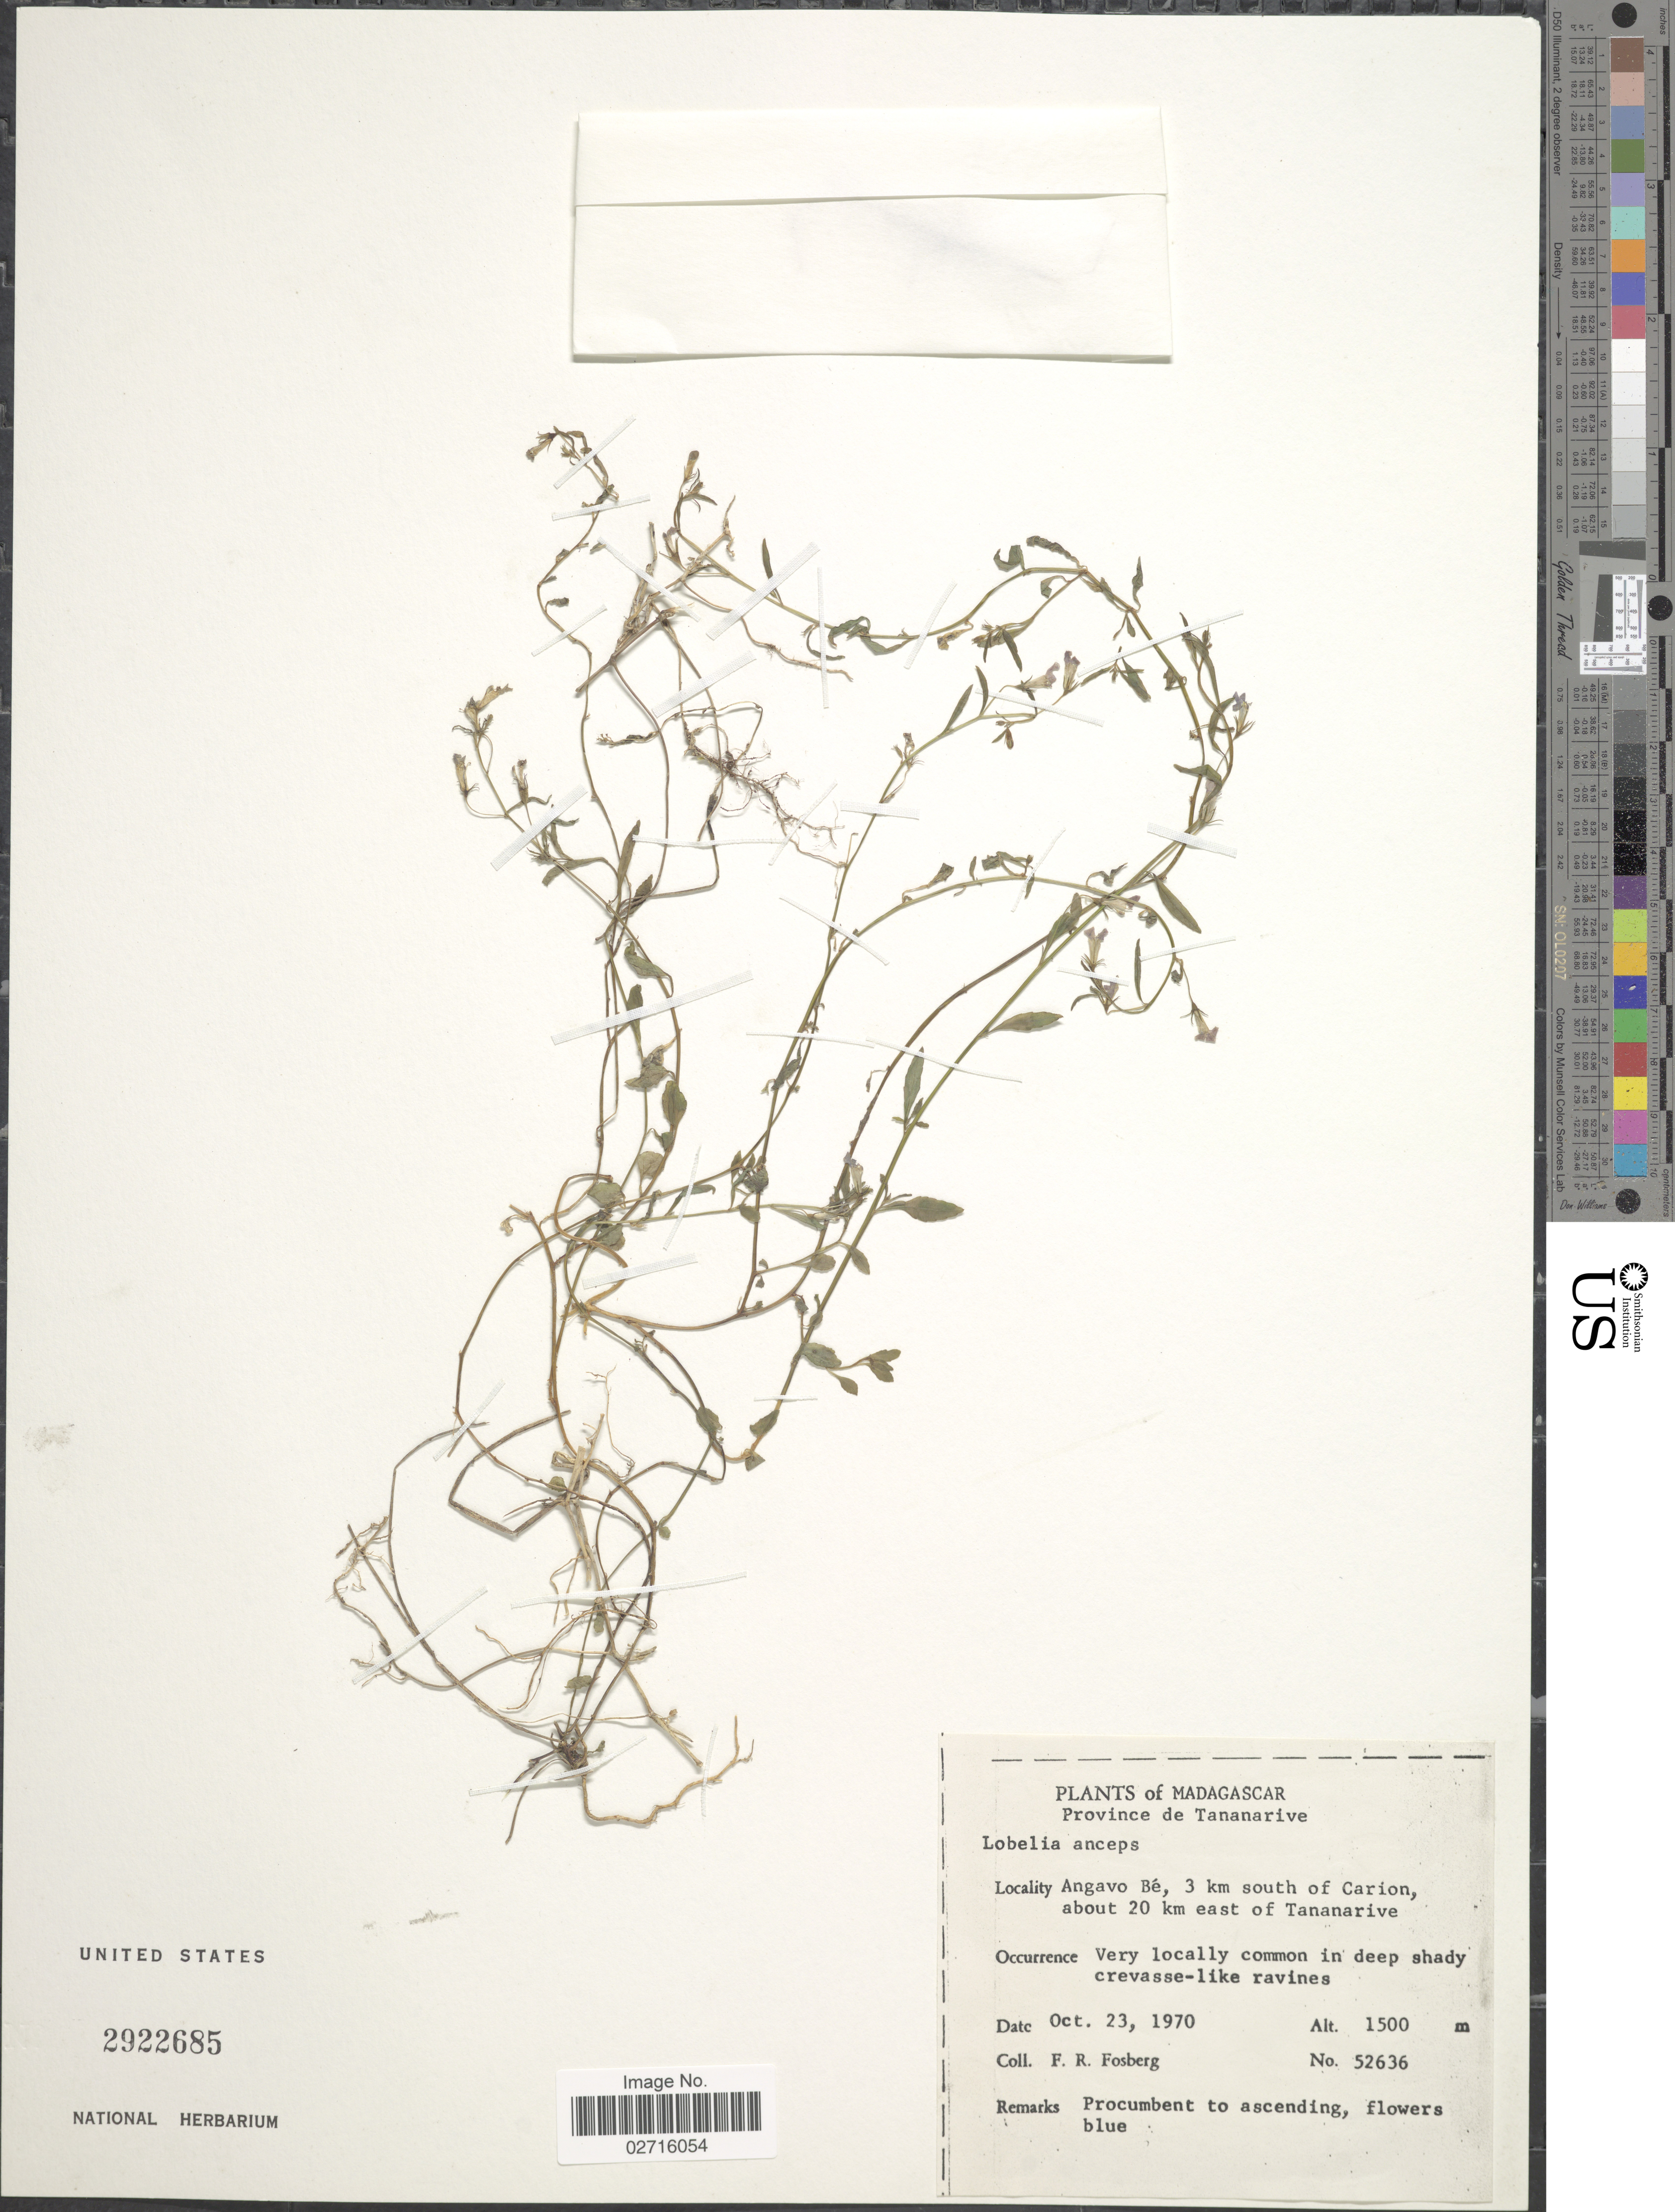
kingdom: Plantae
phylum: Tracheophyta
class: Magnoliopsida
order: Asterales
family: Campanulaceae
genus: Lobelia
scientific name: Lobelia anceps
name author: L. f.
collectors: F. R. Fosberg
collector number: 52636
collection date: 1970-10-23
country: Madagascar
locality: Province de Tananarive, Angavo Be, 3 km south of Carion, about 20 km east of Tananarive.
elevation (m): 1500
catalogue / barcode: US 2922685